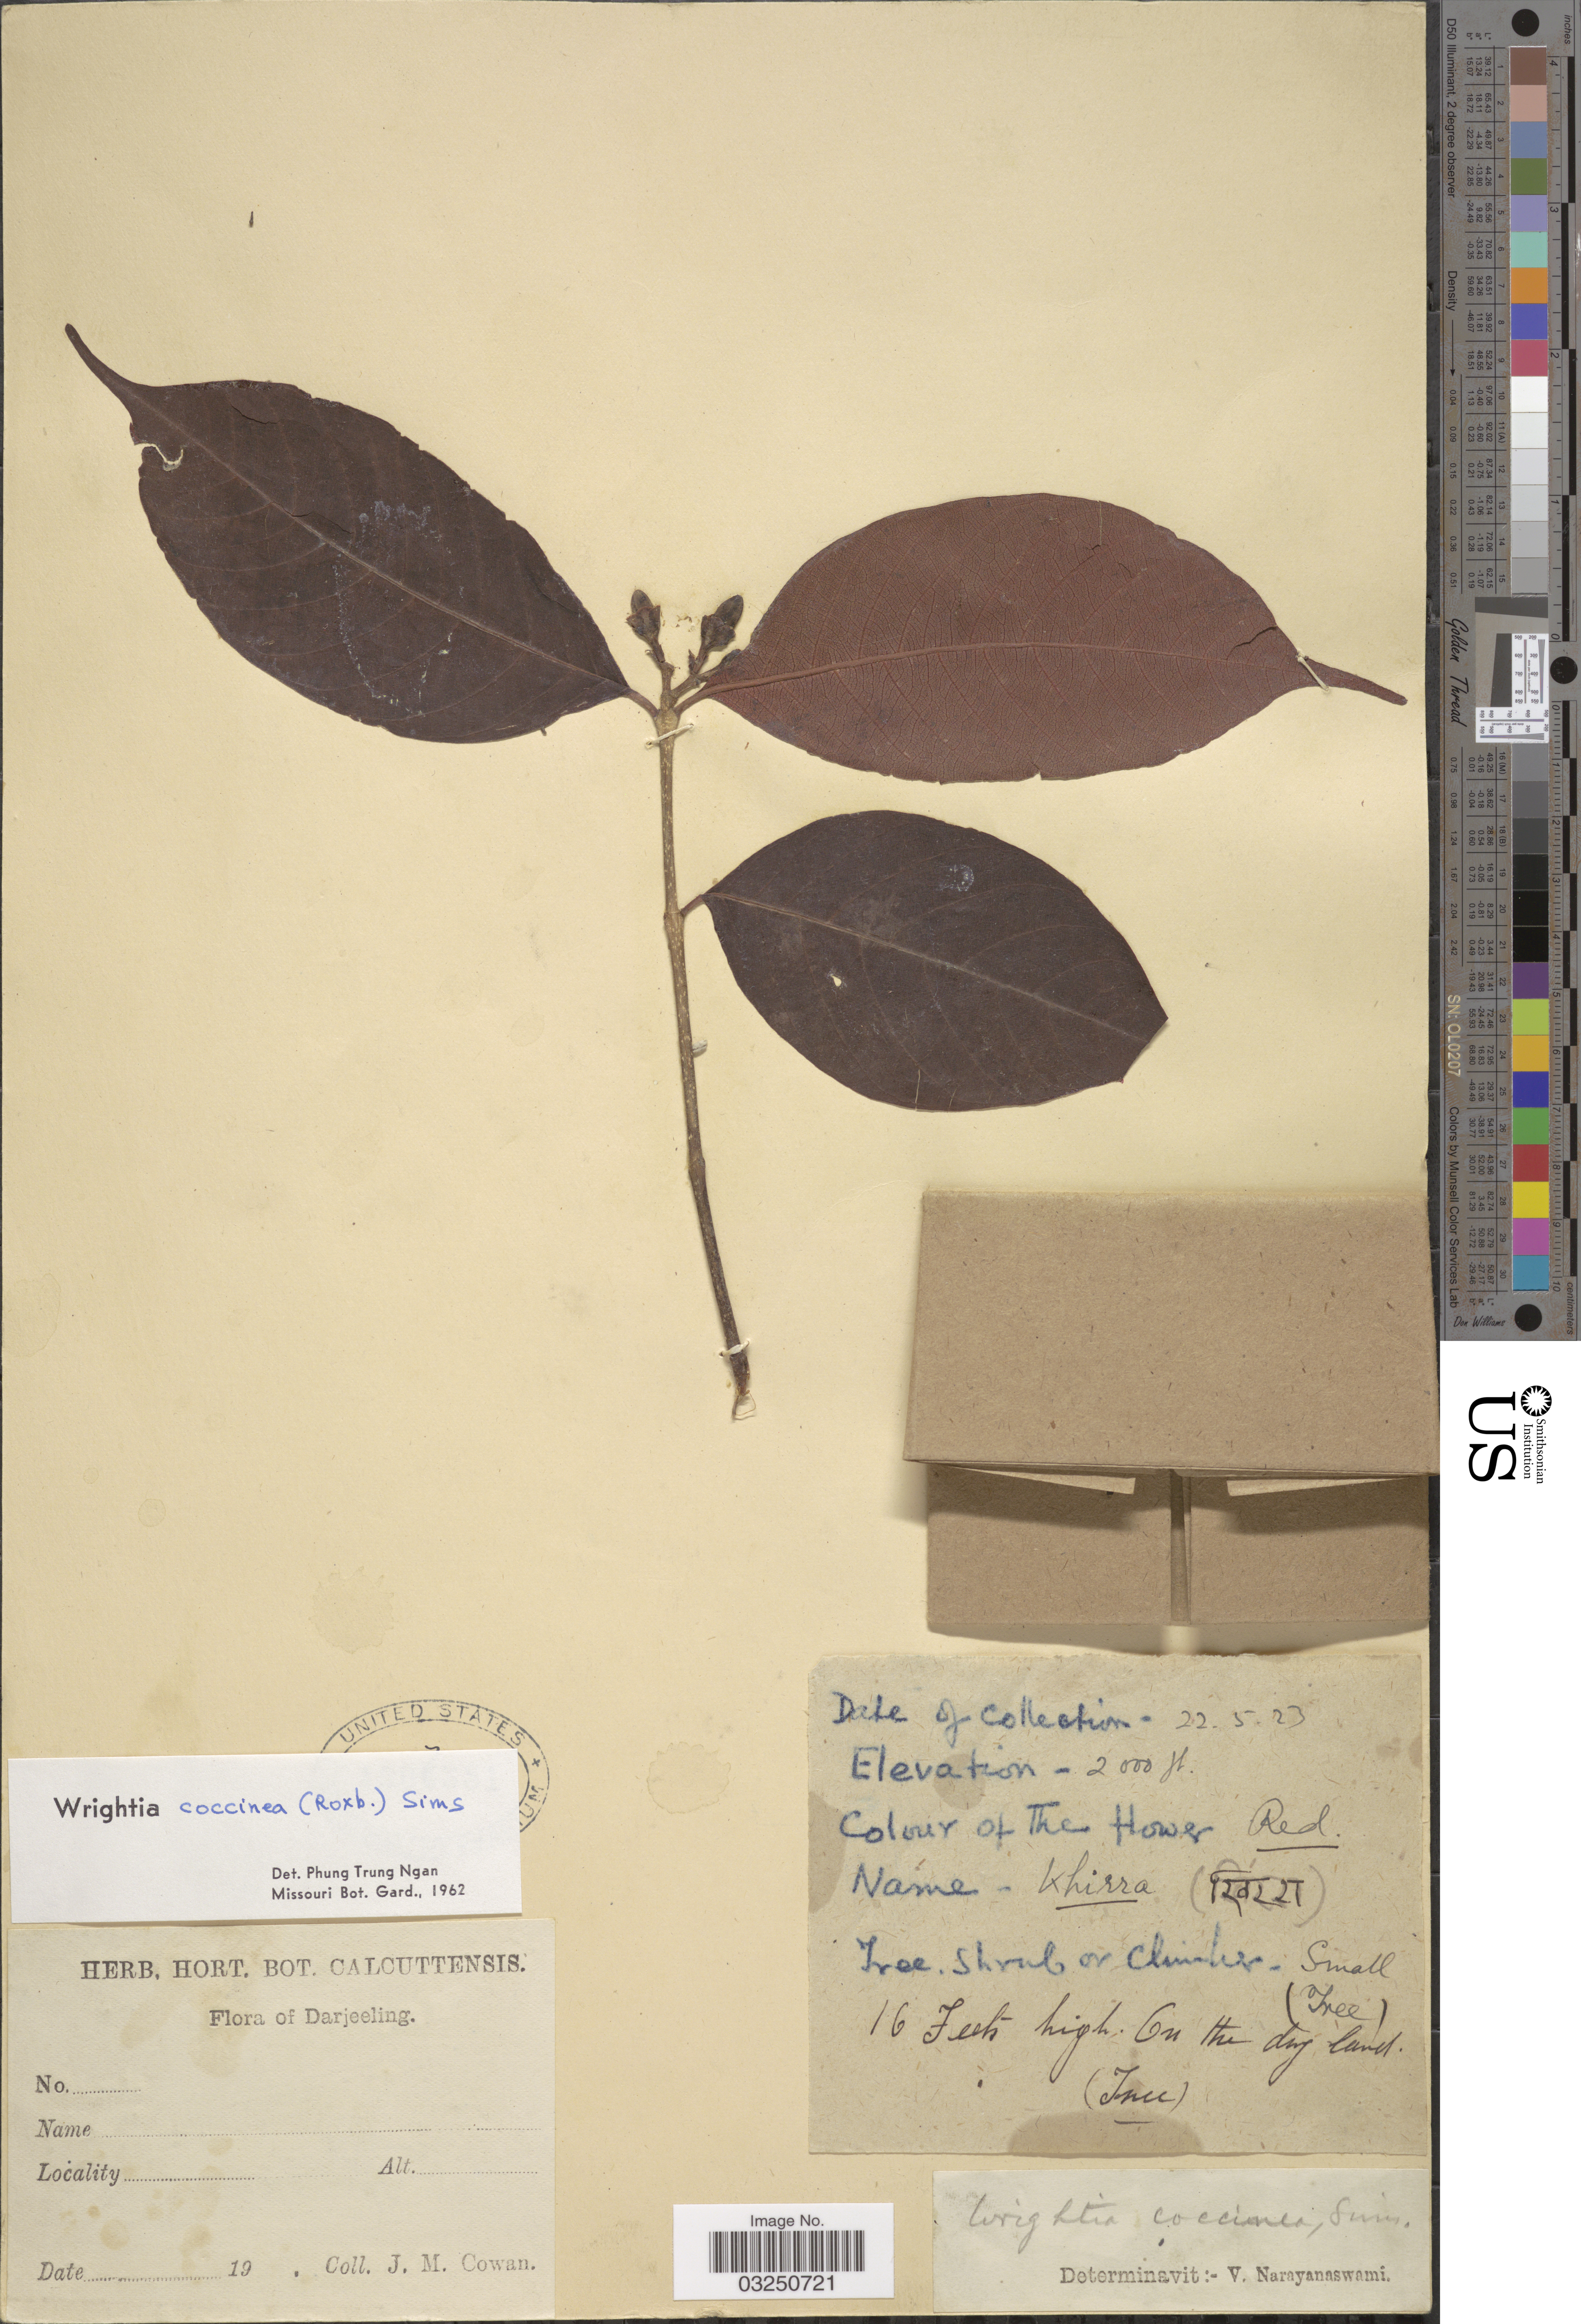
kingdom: Plantae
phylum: Tracheophyta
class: Magnoliopsida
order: Gentianales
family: Apocynaceae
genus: Wrightia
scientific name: Wrightia coccinea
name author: (Roxb. ex Hornem.) Sims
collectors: J. M. Cowan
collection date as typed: Transcribed d/m/y: 22/5/23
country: India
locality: Darjeeling.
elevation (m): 610